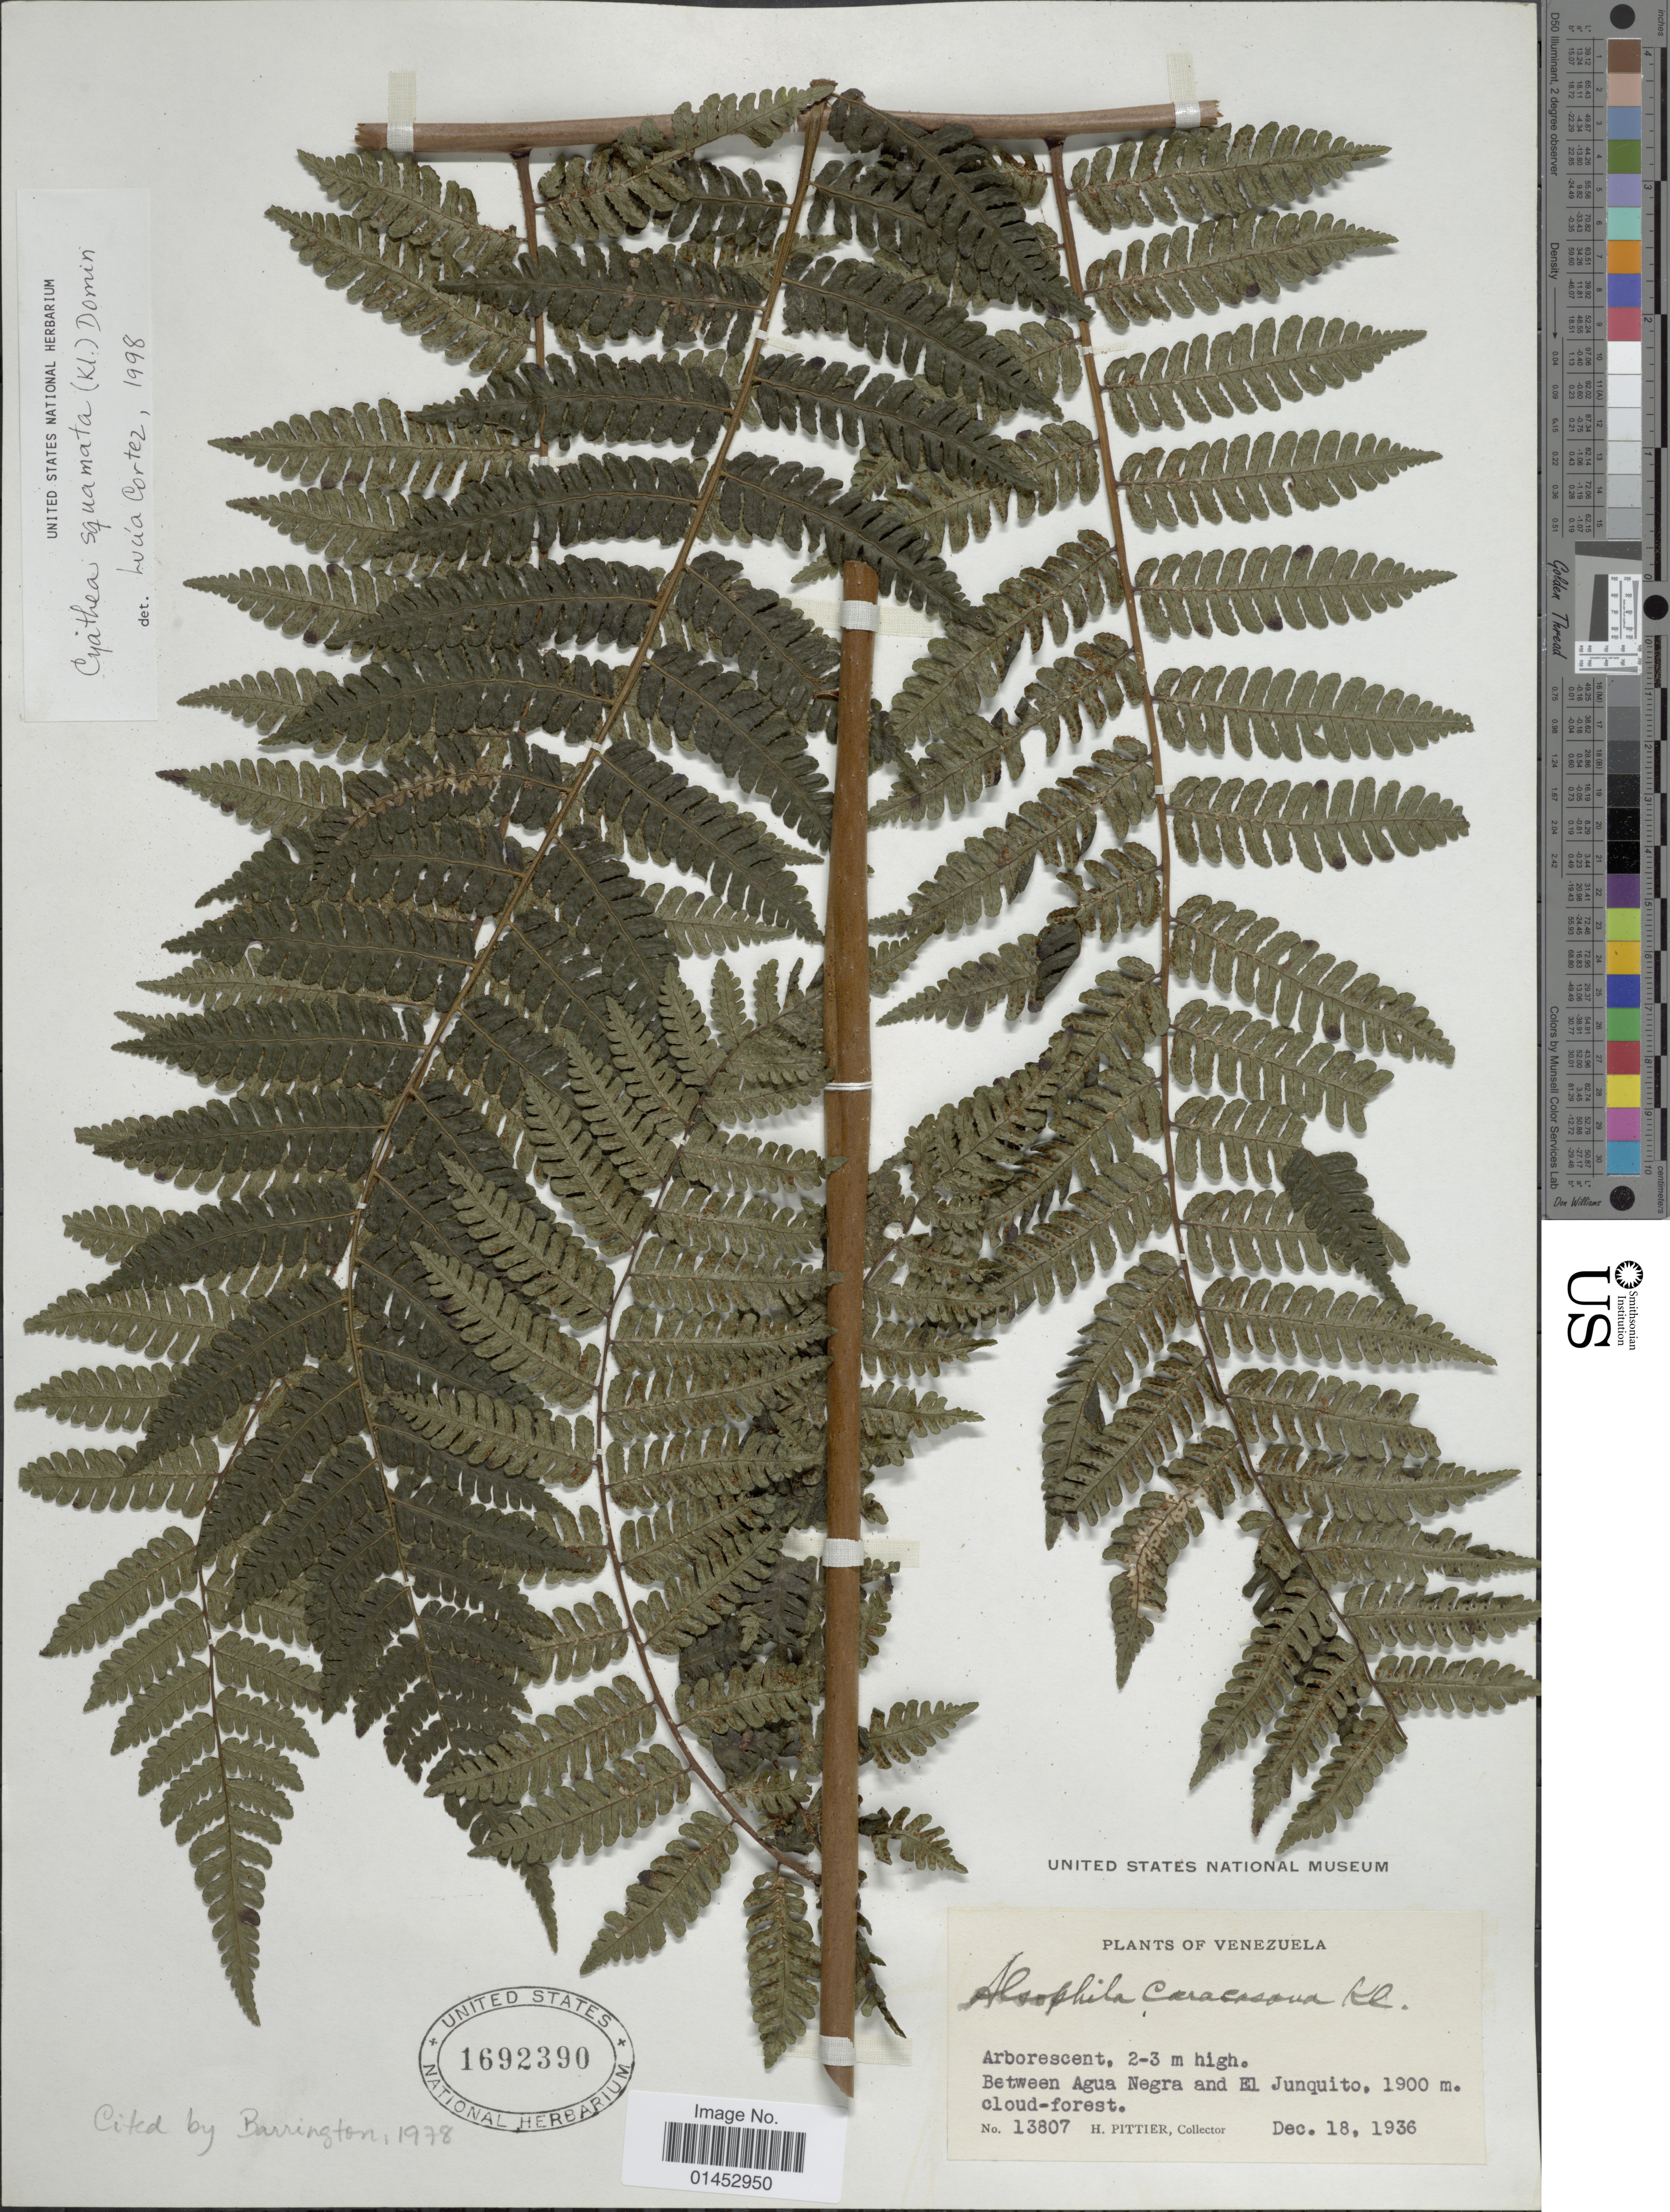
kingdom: Plantae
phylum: Tracheophyta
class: Polypodiopsida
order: Cyatheales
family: Cyatheaceae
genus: Cyathea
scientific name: Cyathea squamata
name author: (Klotzsch) Domin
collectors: H. F. Pittier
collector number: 13807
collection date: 1936-12-18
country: Venezuela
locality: Between Agua Negra and El Junquito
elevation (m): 1900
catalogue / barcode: US 1692390